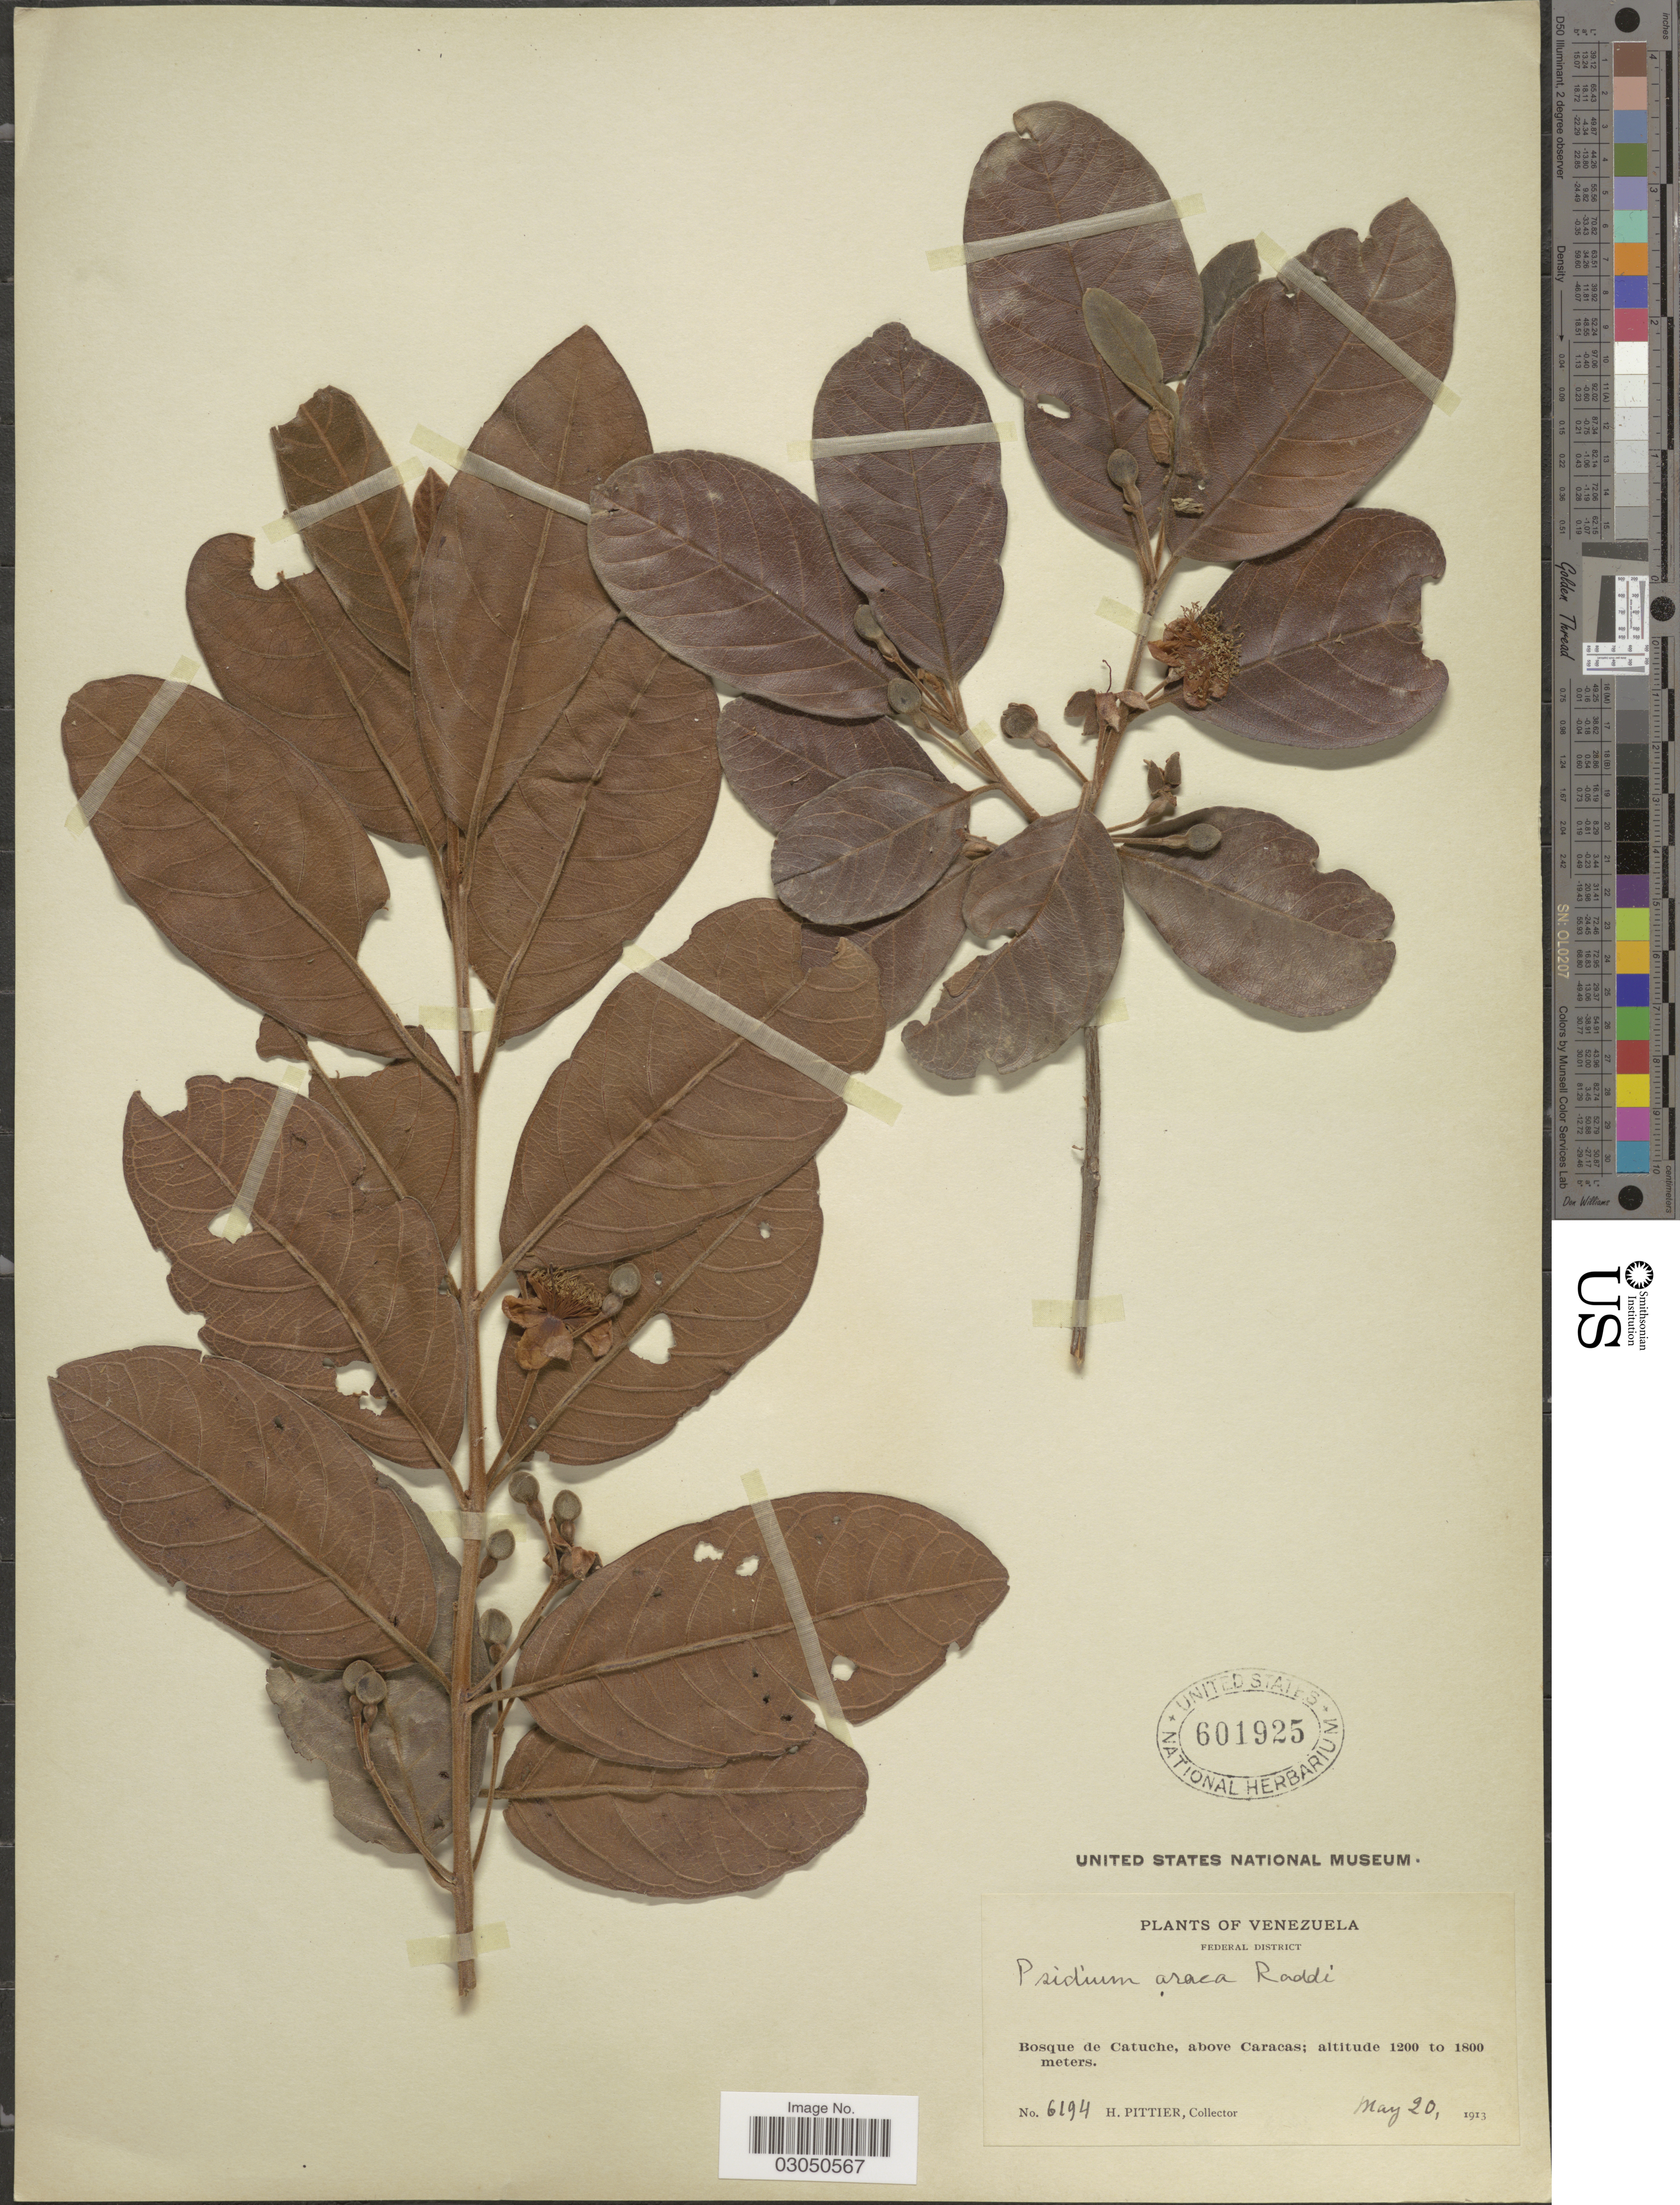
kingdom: Plantae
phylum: Tracheophyta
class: Magnoliopsida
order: Myrtales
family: Myrtaceae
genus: Psidium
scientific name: Psidium guineense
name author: Sw.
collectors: H. F. Pittier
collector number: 6194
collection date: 1913-05-20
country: Venezuela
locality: Federal District. Bosque de Catuche, above Caracas.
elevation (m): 1200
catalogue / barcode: US 601925